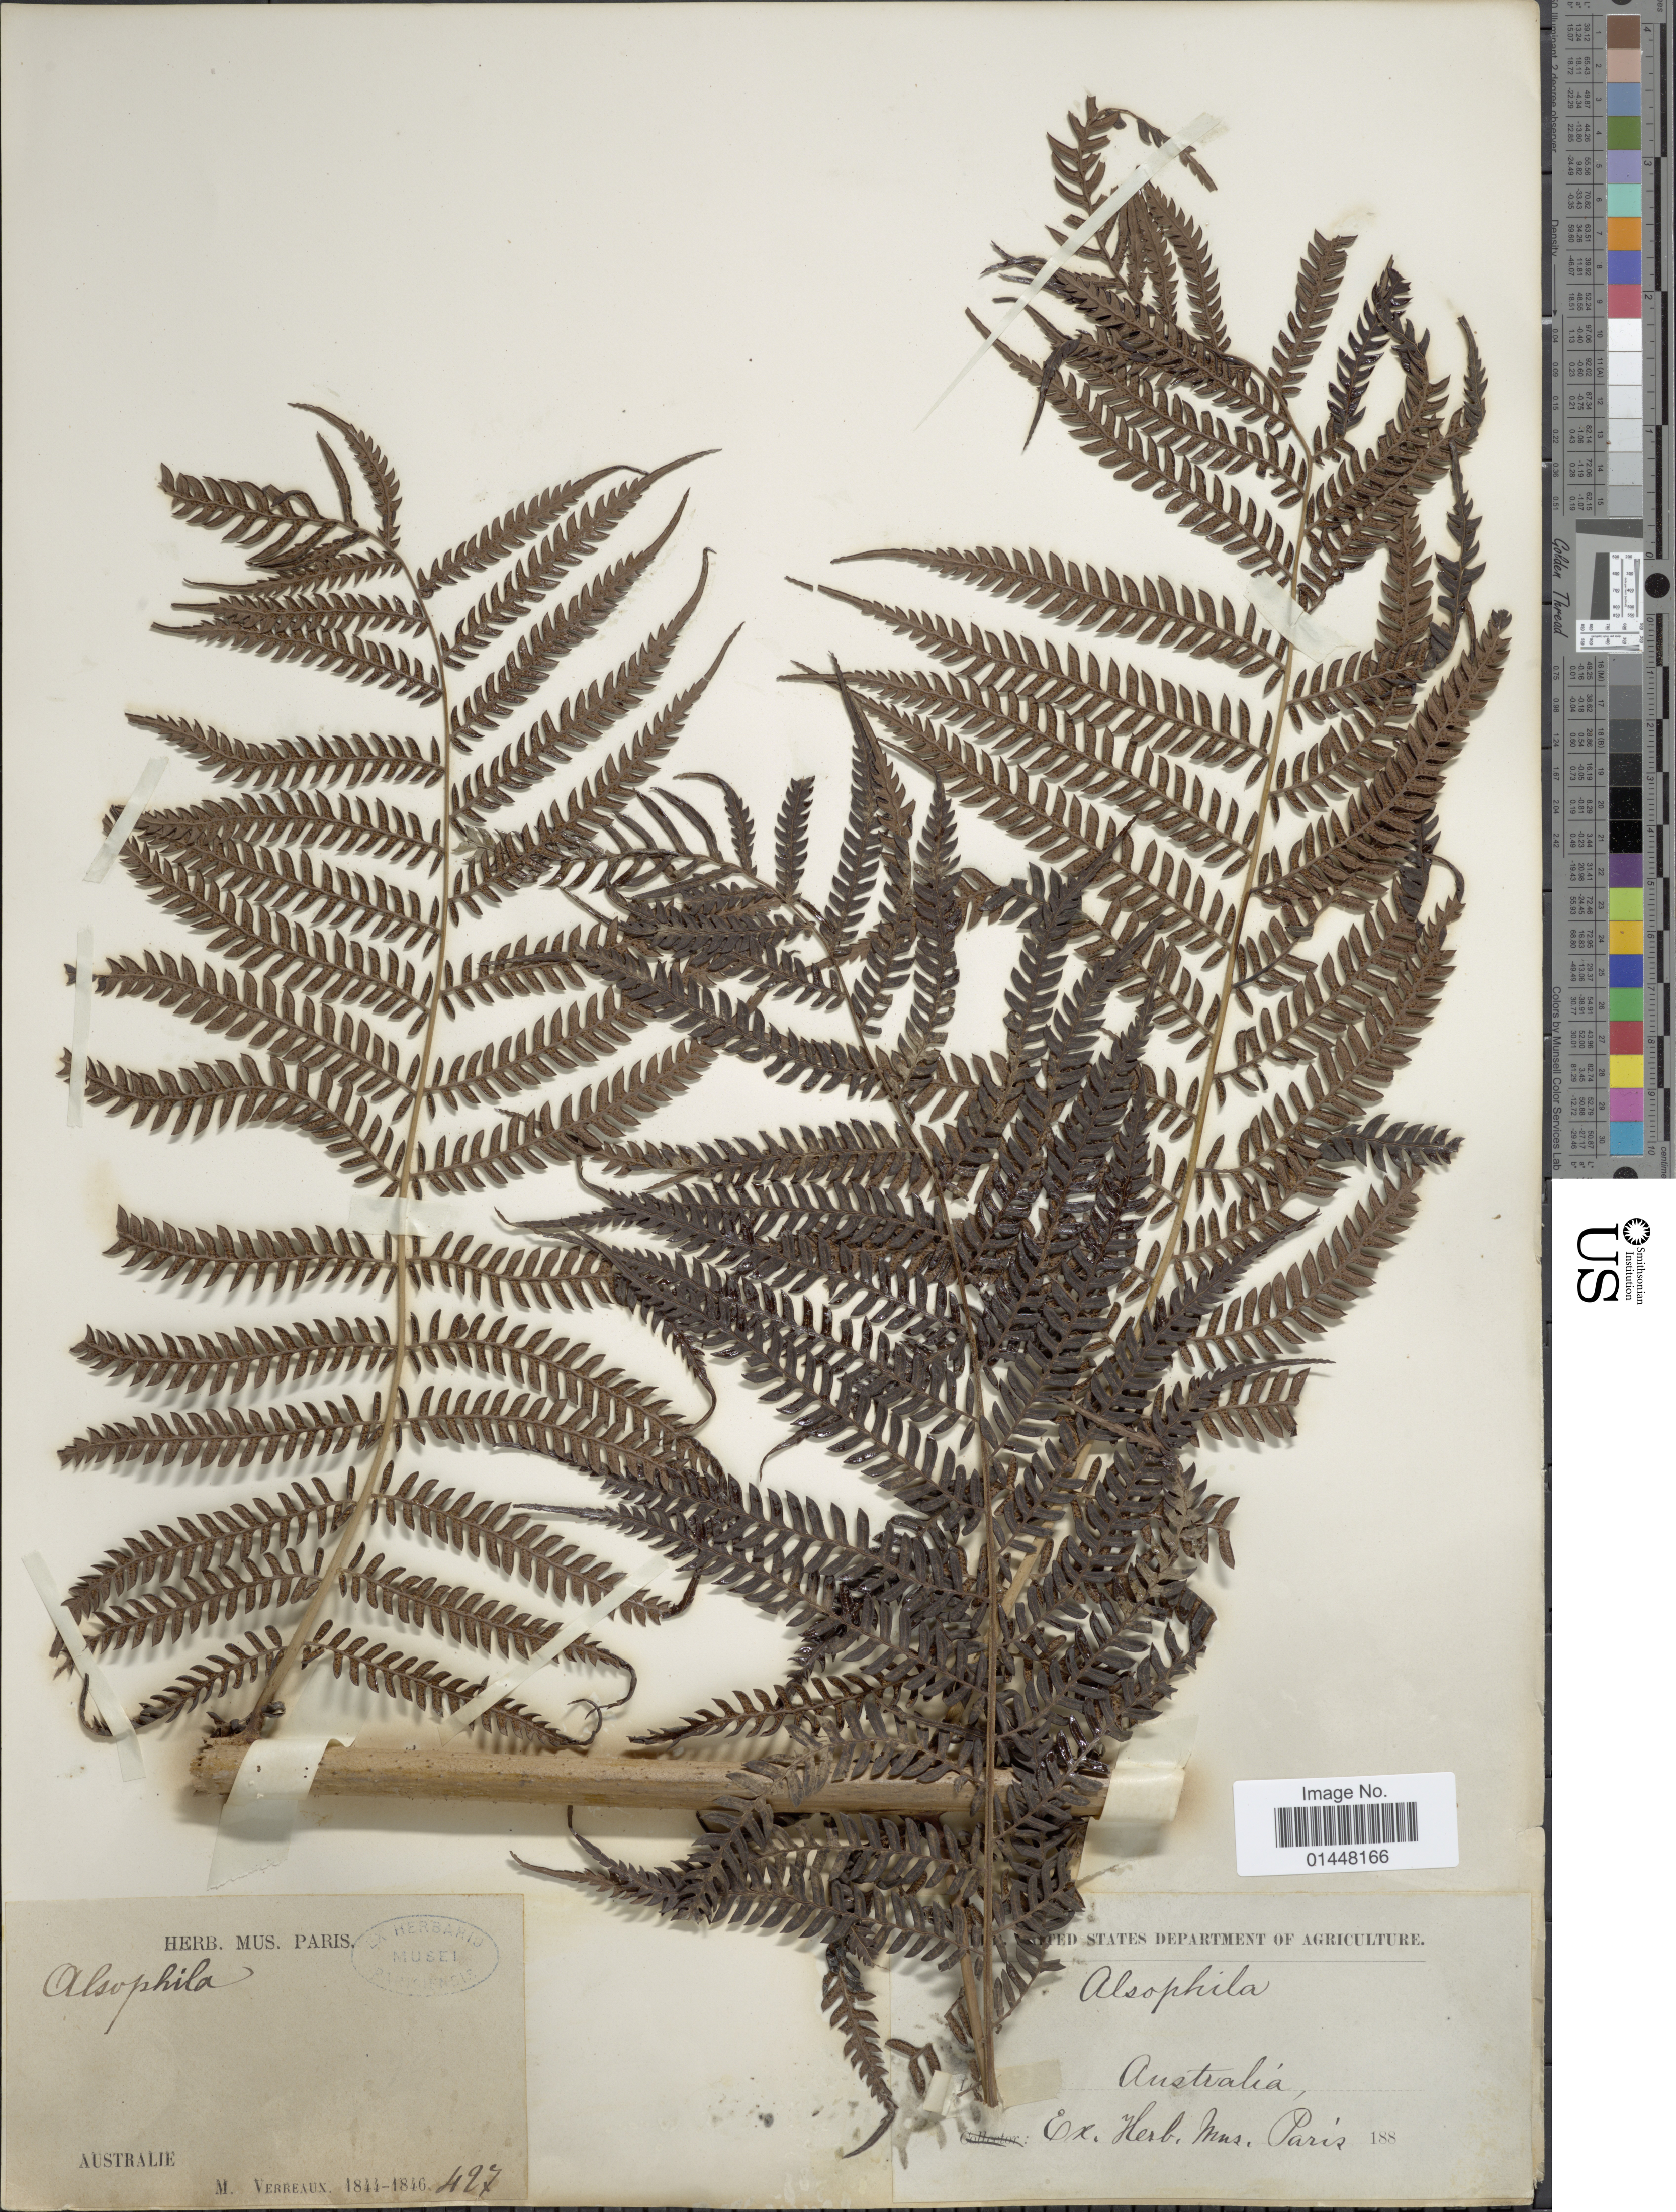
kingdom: Plantae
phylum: Tracheophyta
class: Polypodiopsida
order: Cyatheales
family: Cyatheaceae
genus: Sphaeropteris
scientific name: Sphaeropteris sp.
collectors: M. Verreaux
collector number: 497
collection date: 1844/1846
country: Australia